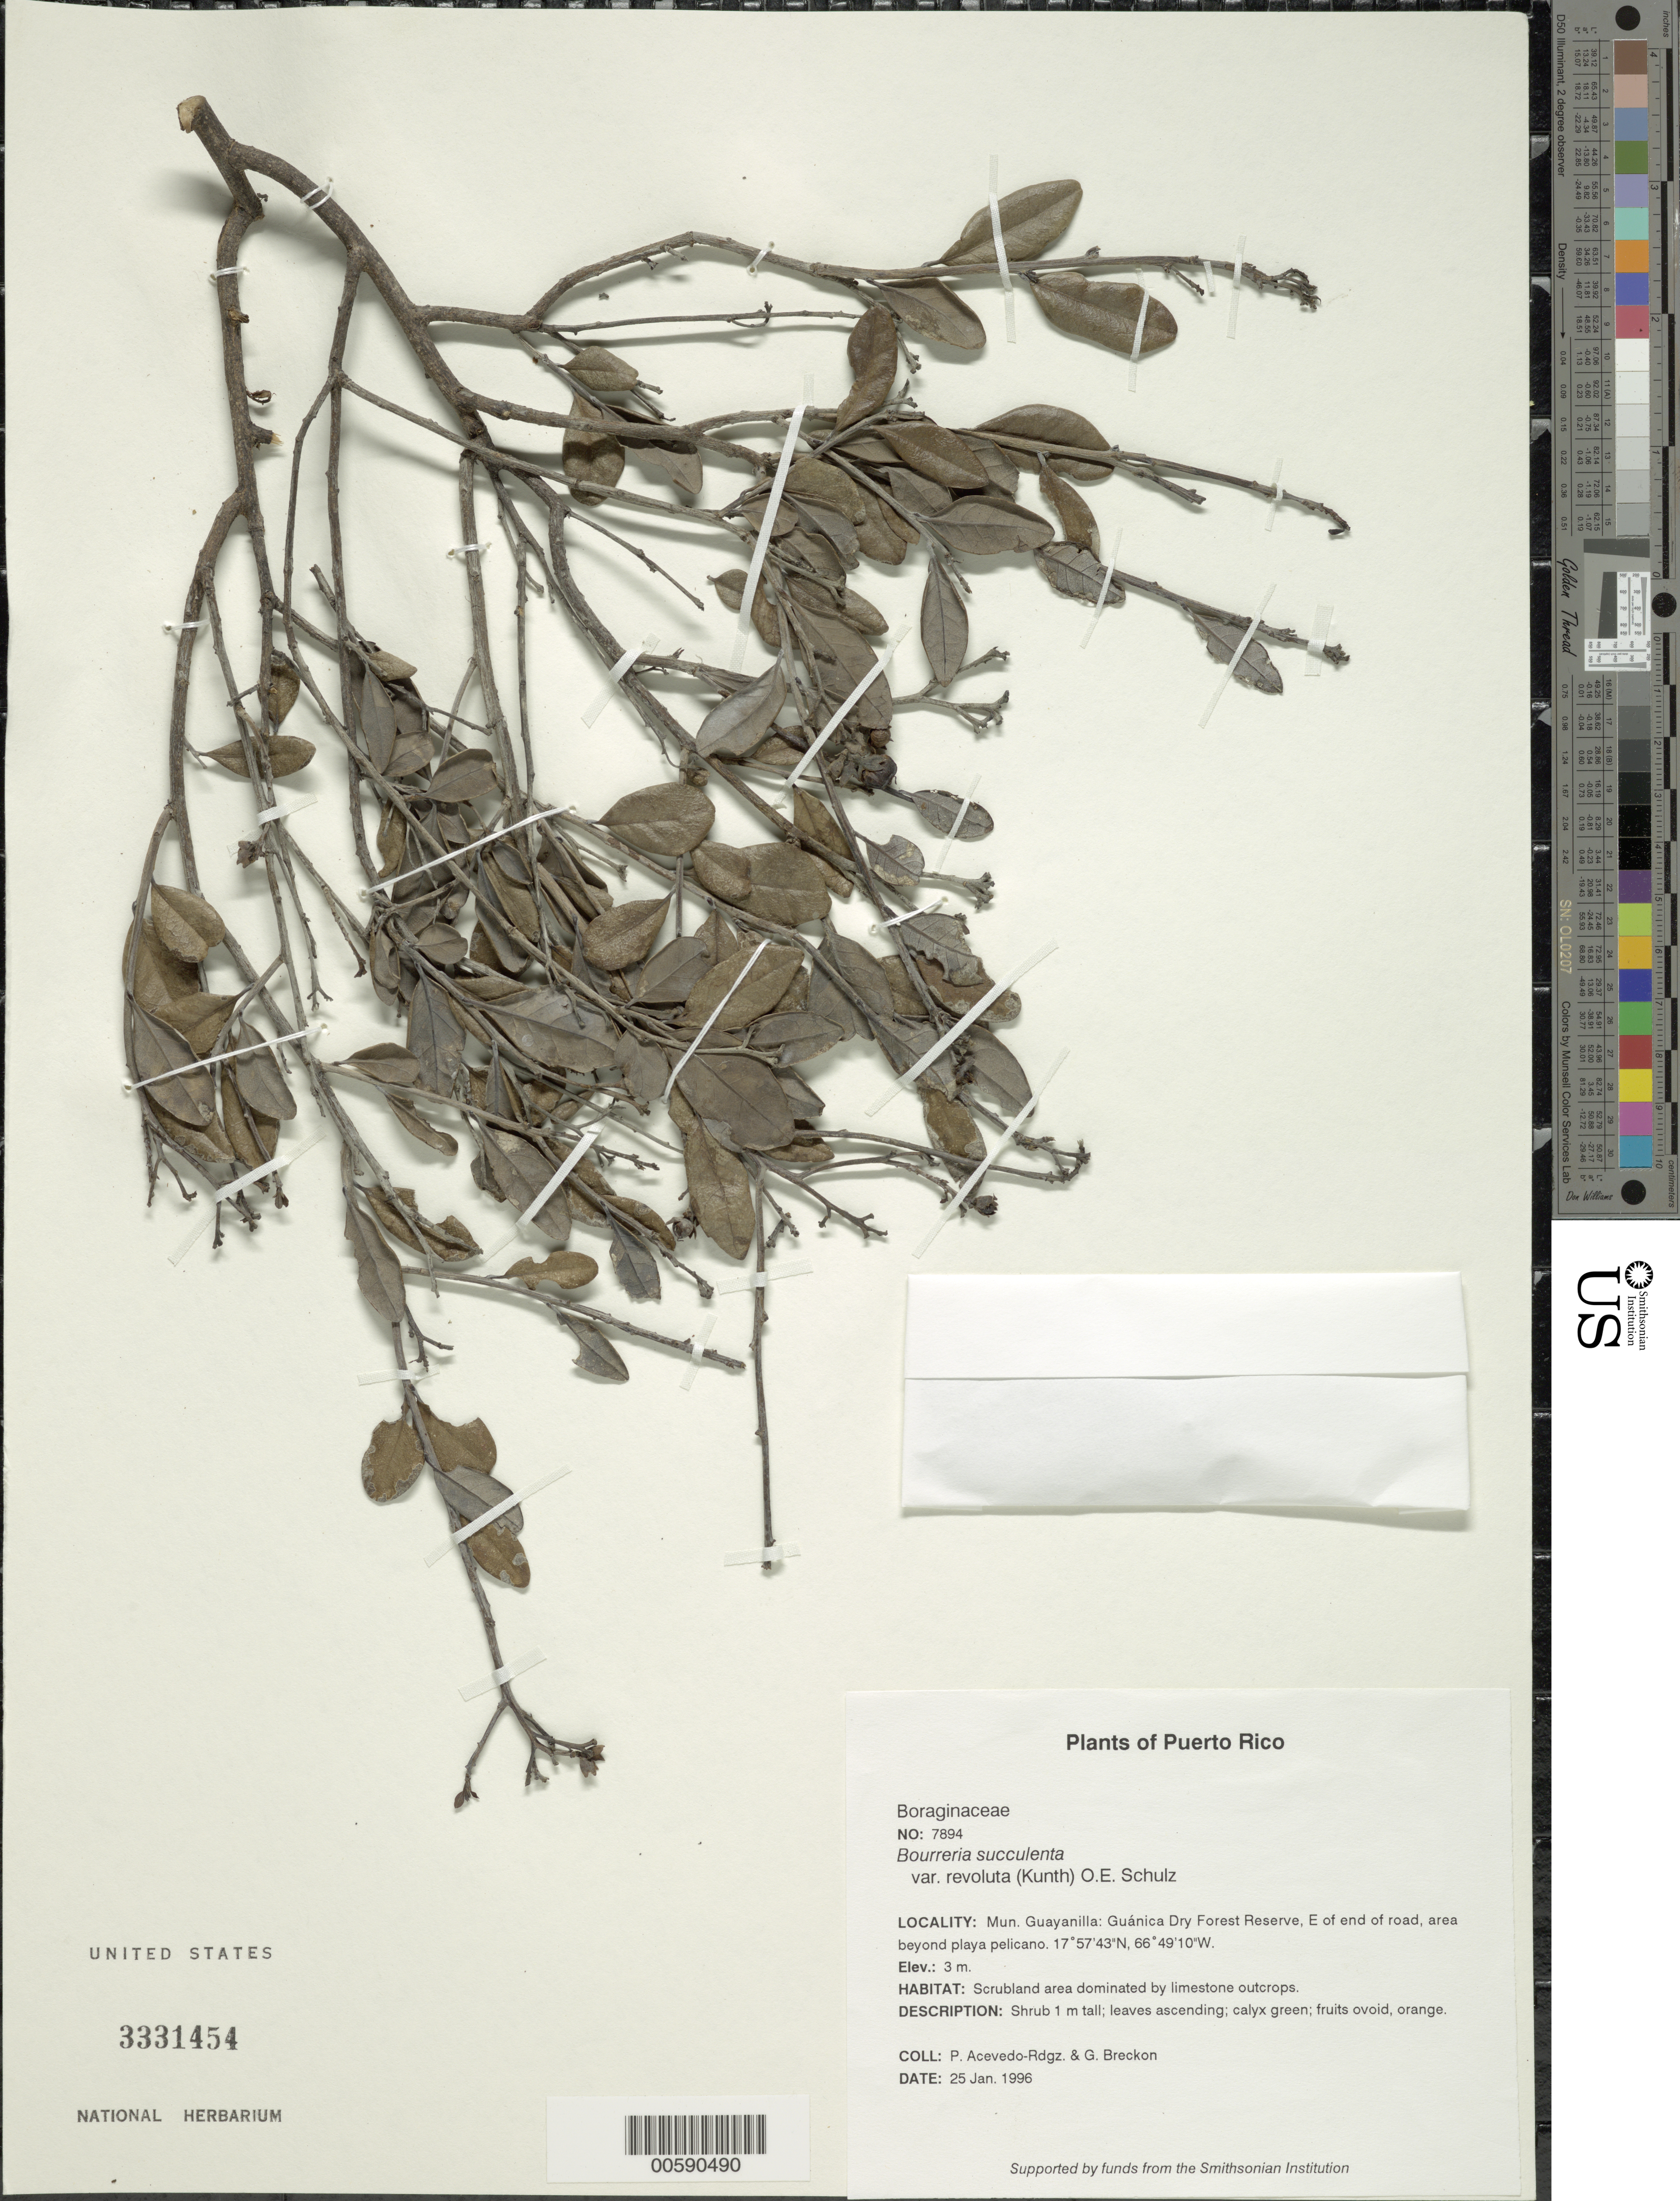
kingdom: Plantae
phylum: Tracheophyta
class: Magnoliopsida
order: Boraginales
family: Ehretiaceae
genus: Bourreria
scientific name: Bourreria polyneura var. revoluta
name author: (Kunth) O.E. Schulz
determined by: Gottschling, Marc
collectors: P. Acevedo-Rodr. & G. J. Breckon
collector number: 7894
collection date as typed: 25 Jan 1996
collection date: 1996-01-25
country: Puerto Rico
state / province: Guánica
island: Puerto Rico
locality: Guánica; Guánica Forest Reserve, E of end of road, area beyond playa pelicano.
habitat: Scrubland area dominated by limestone outcrops.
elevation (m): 3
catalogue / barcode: US 3331454